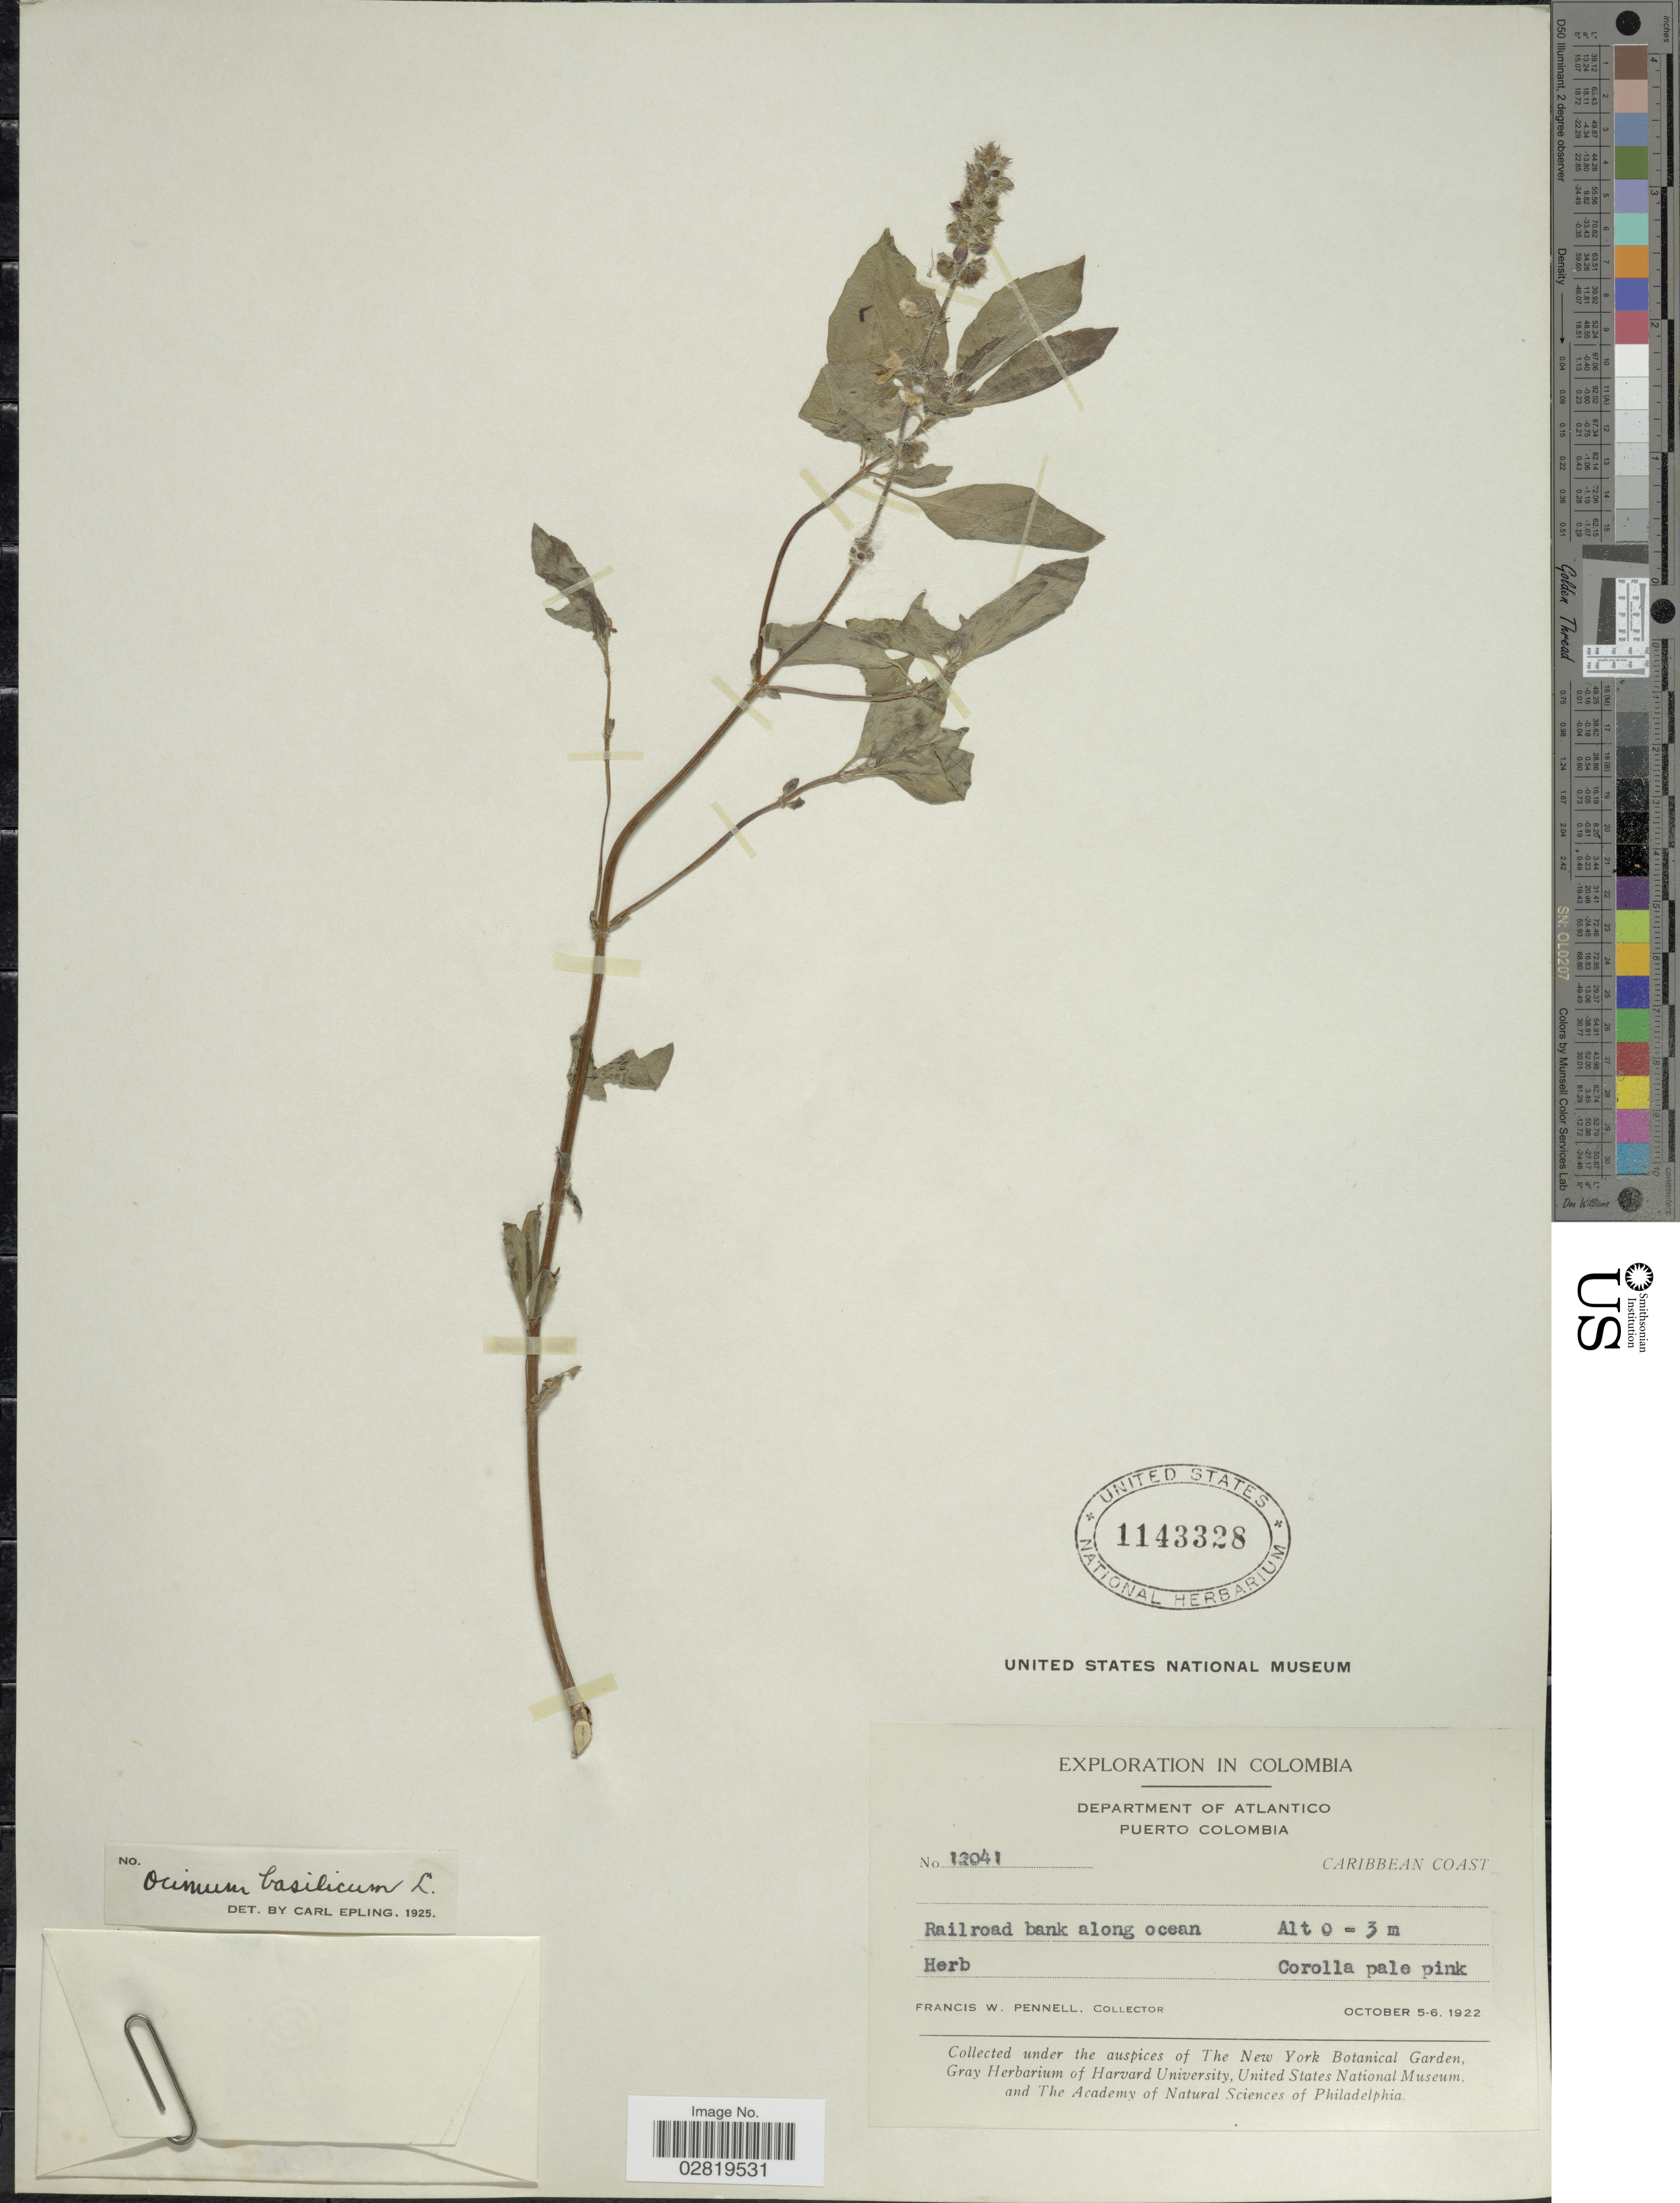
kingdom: Plantae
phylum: Tracheophyta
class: Magnoliopsida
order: Lamiales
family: Lamiaceae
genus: Ocimum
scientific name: Ocimum basilicum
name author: L.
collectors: F. W. Pennell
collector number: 12041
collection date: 1922-10-05/1922-10-06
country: Colombia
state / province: Atlántico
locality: Department of Atlantico, Puerto Colombia, Caribbean Coast, Railroad bank along ocean.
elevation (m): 0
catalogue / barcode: US 1143328